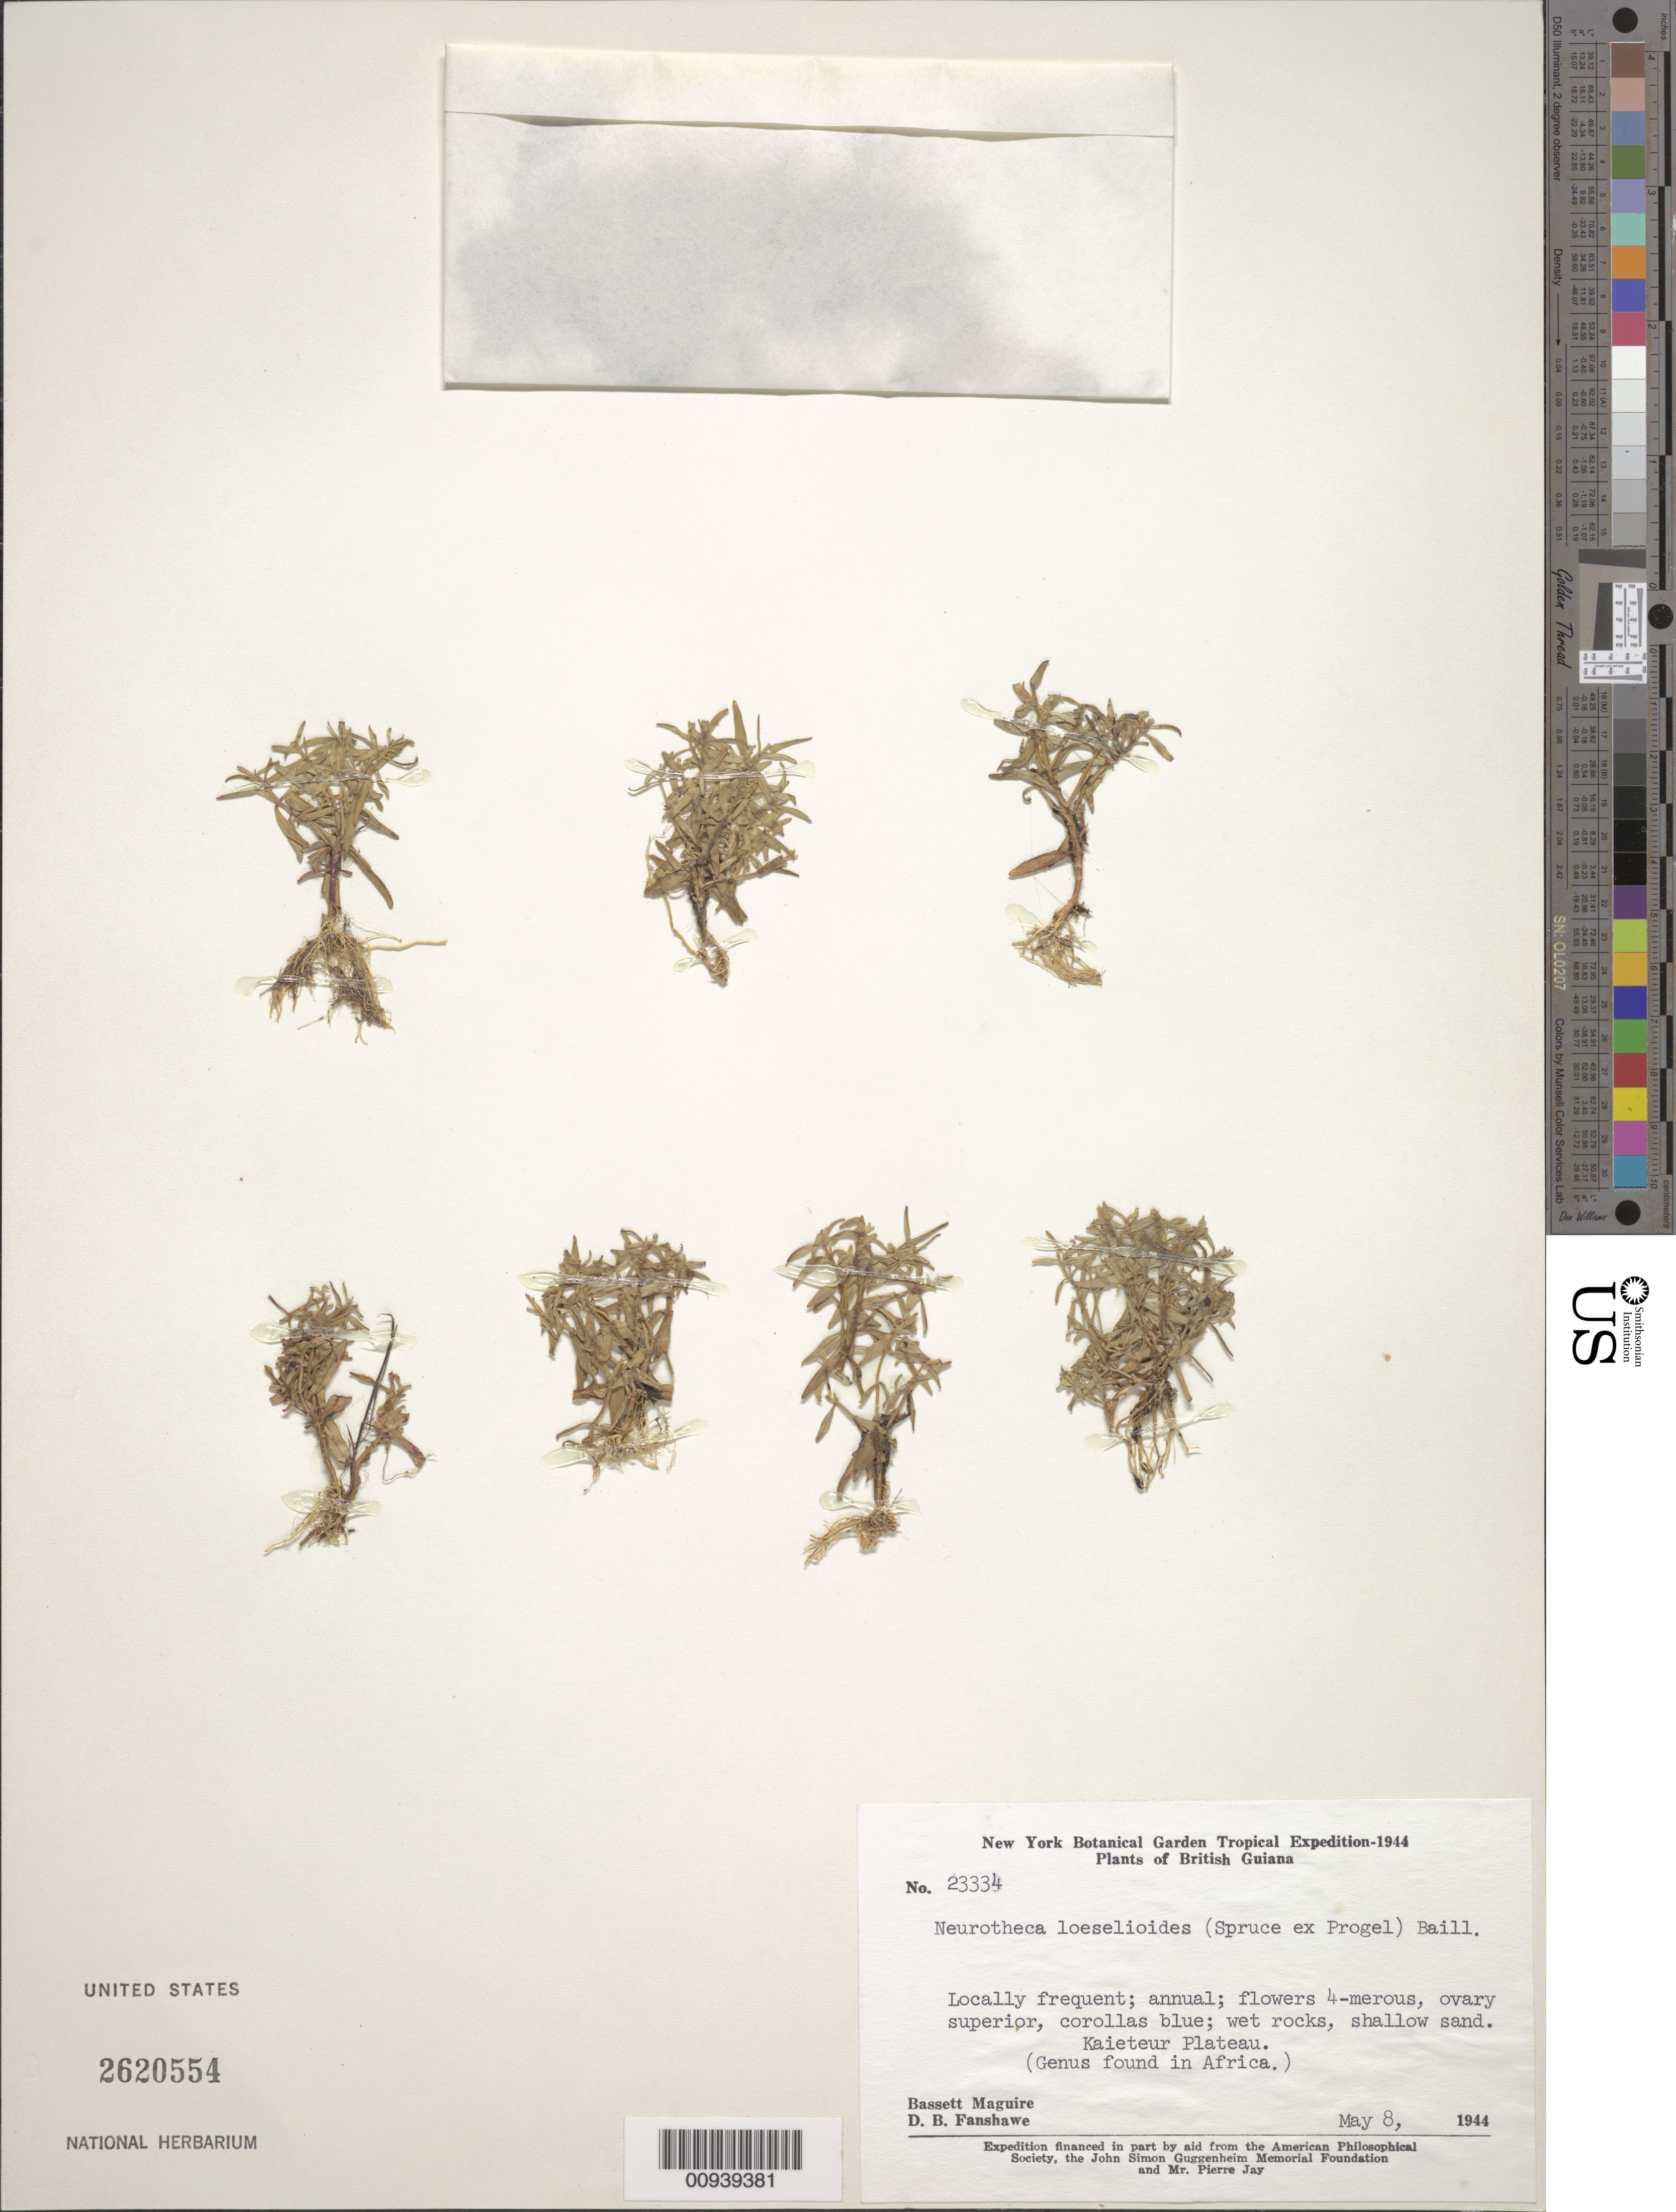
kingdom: Plantae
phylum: Tracheophyta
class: Magnoliopsida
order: Gentianales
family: Gentianaceae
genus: Neurotheca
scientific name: Neurotheca loeselioides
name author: (Spruce ex Progel) Baill.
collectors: B. Maguire & D. B. Fanshawe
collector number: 23334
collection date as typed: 8-May-44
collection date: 1944-05-08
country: Guyana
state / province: Potaro-Siparuni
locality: Kaieteur Plateau, Potaro River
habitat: Wet rocks, shallow sand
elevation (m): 427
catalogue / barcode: US 2620554